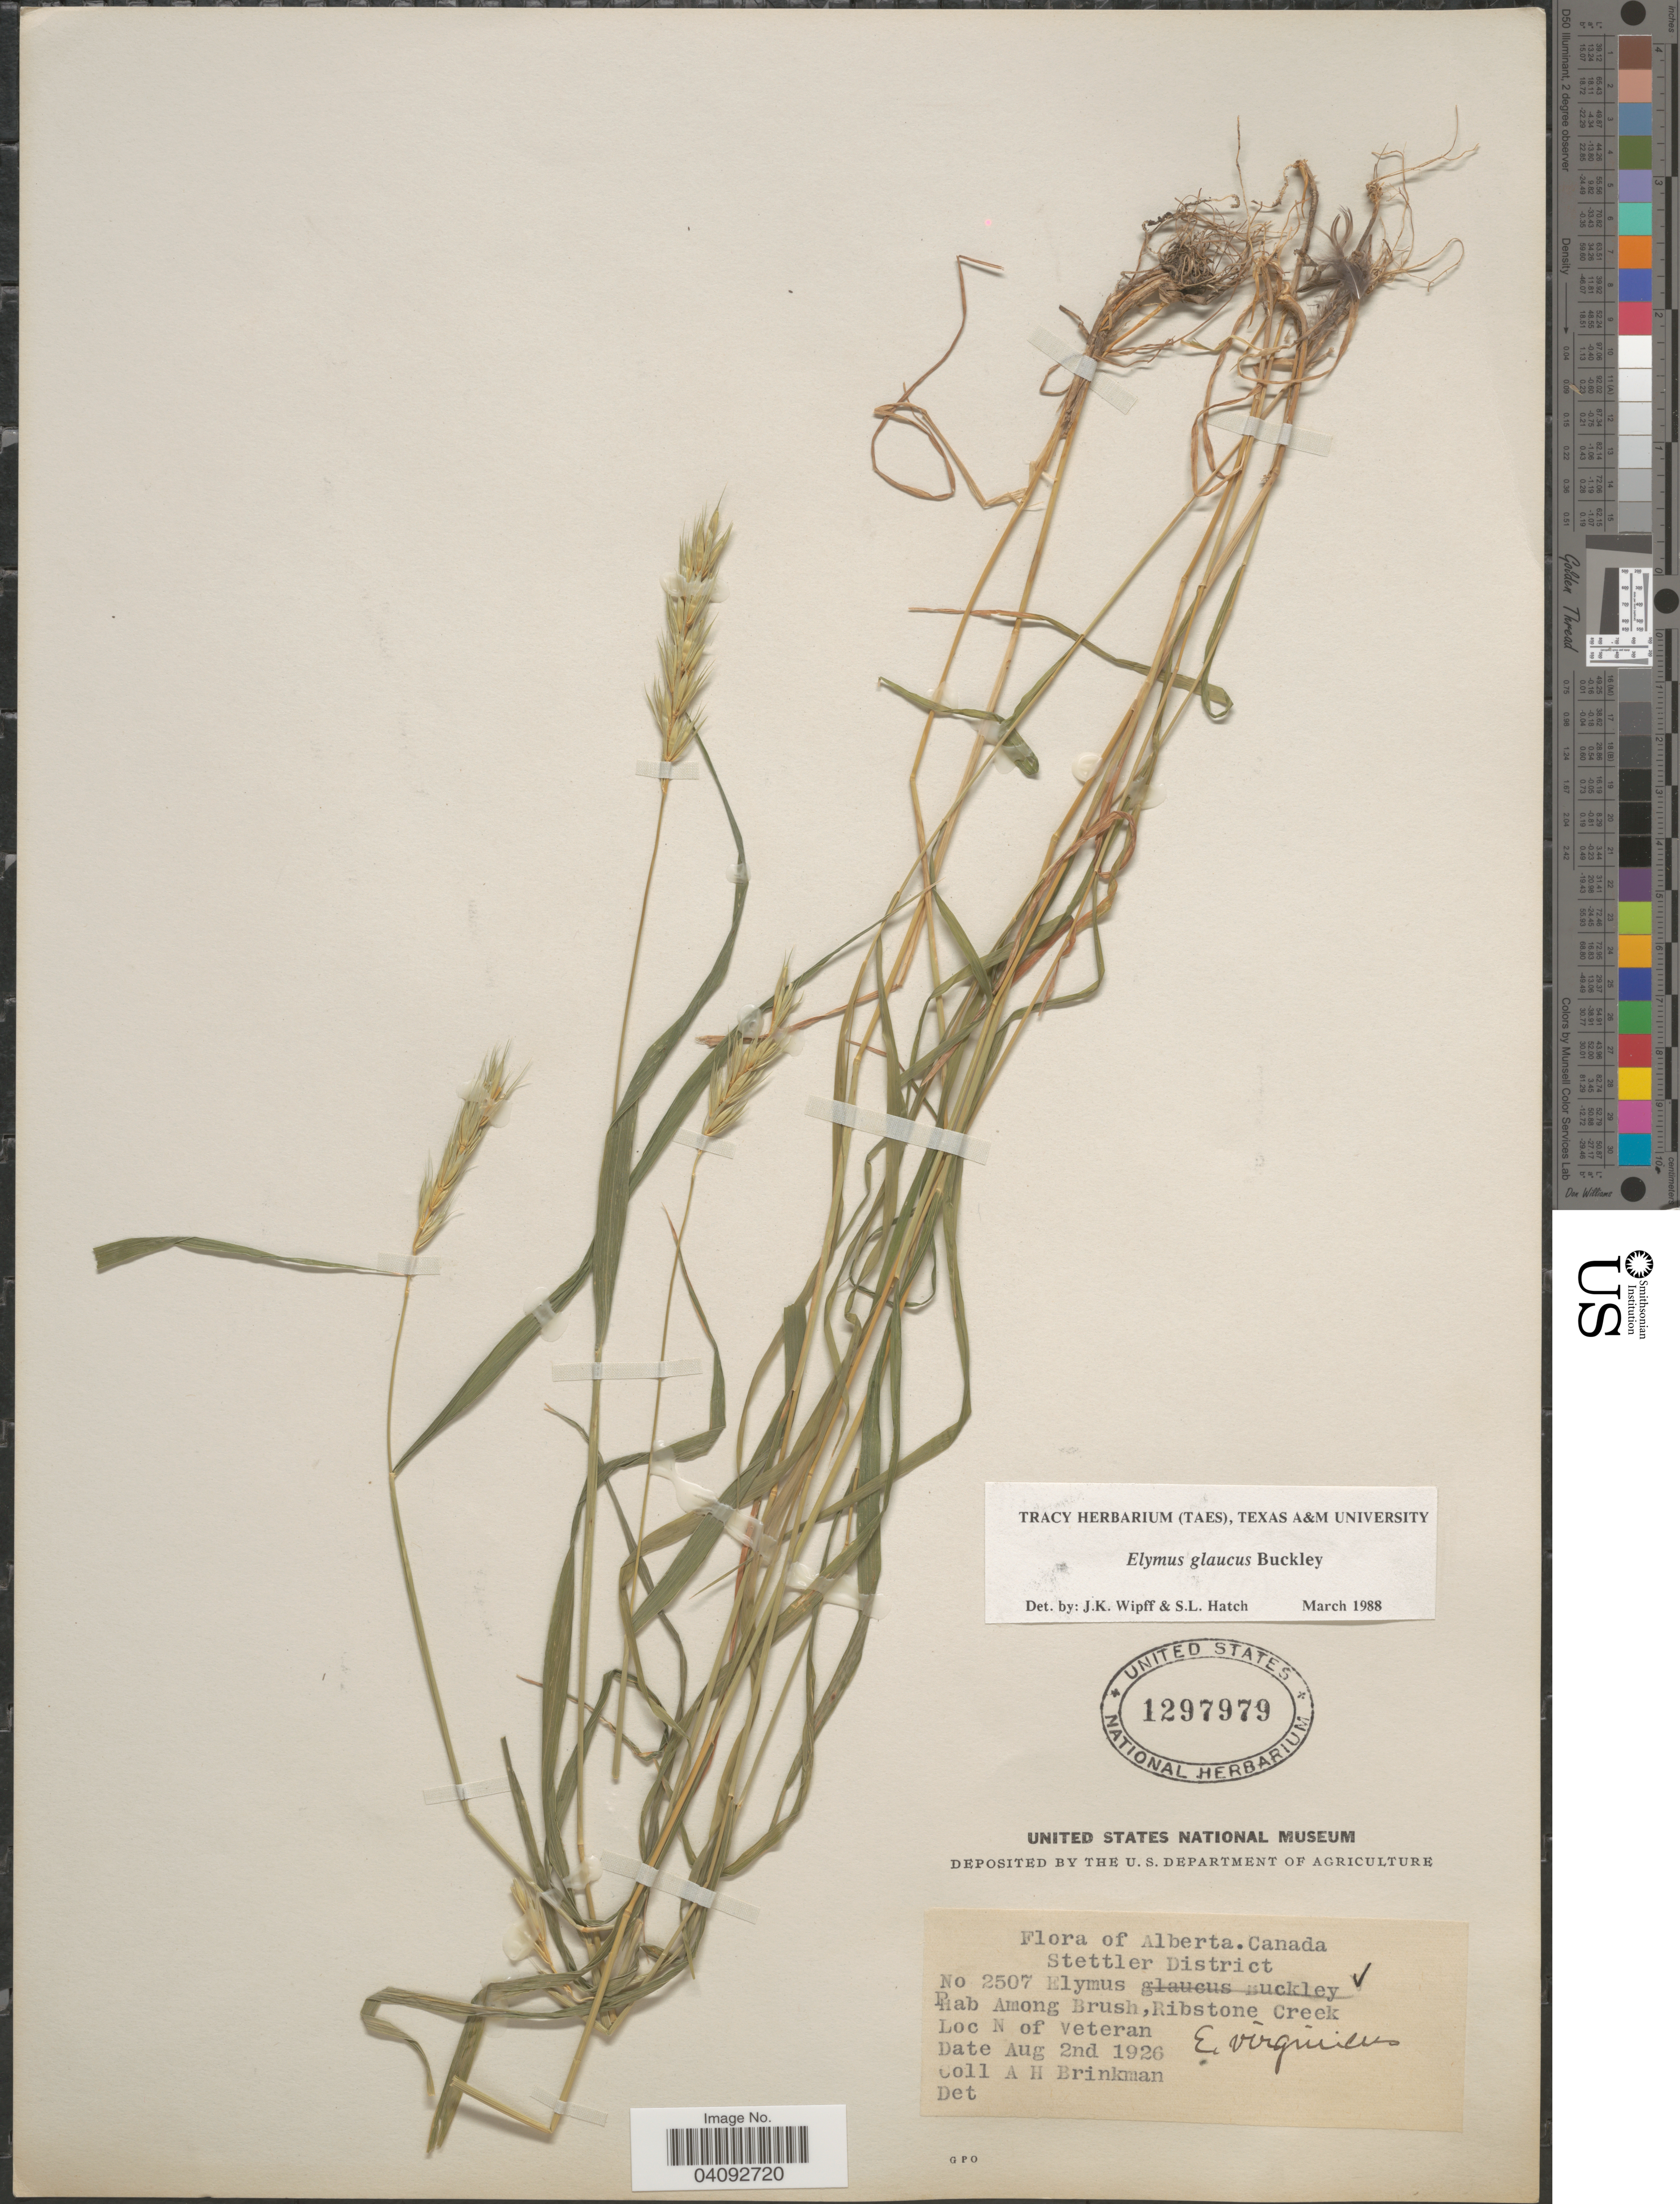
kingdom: Plantae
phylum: Tracheophyta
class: Liliopsida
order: Poales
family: Poaceae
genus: Elymus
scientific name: Elymus glaucus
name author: Buckley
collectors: A. Brinkman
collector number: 2507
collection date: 1926-08-02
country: Canada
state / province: Alberta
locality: Stettler District. Among Brush, Ribstone Creek. N of Veteran.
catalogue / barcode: US 1297979